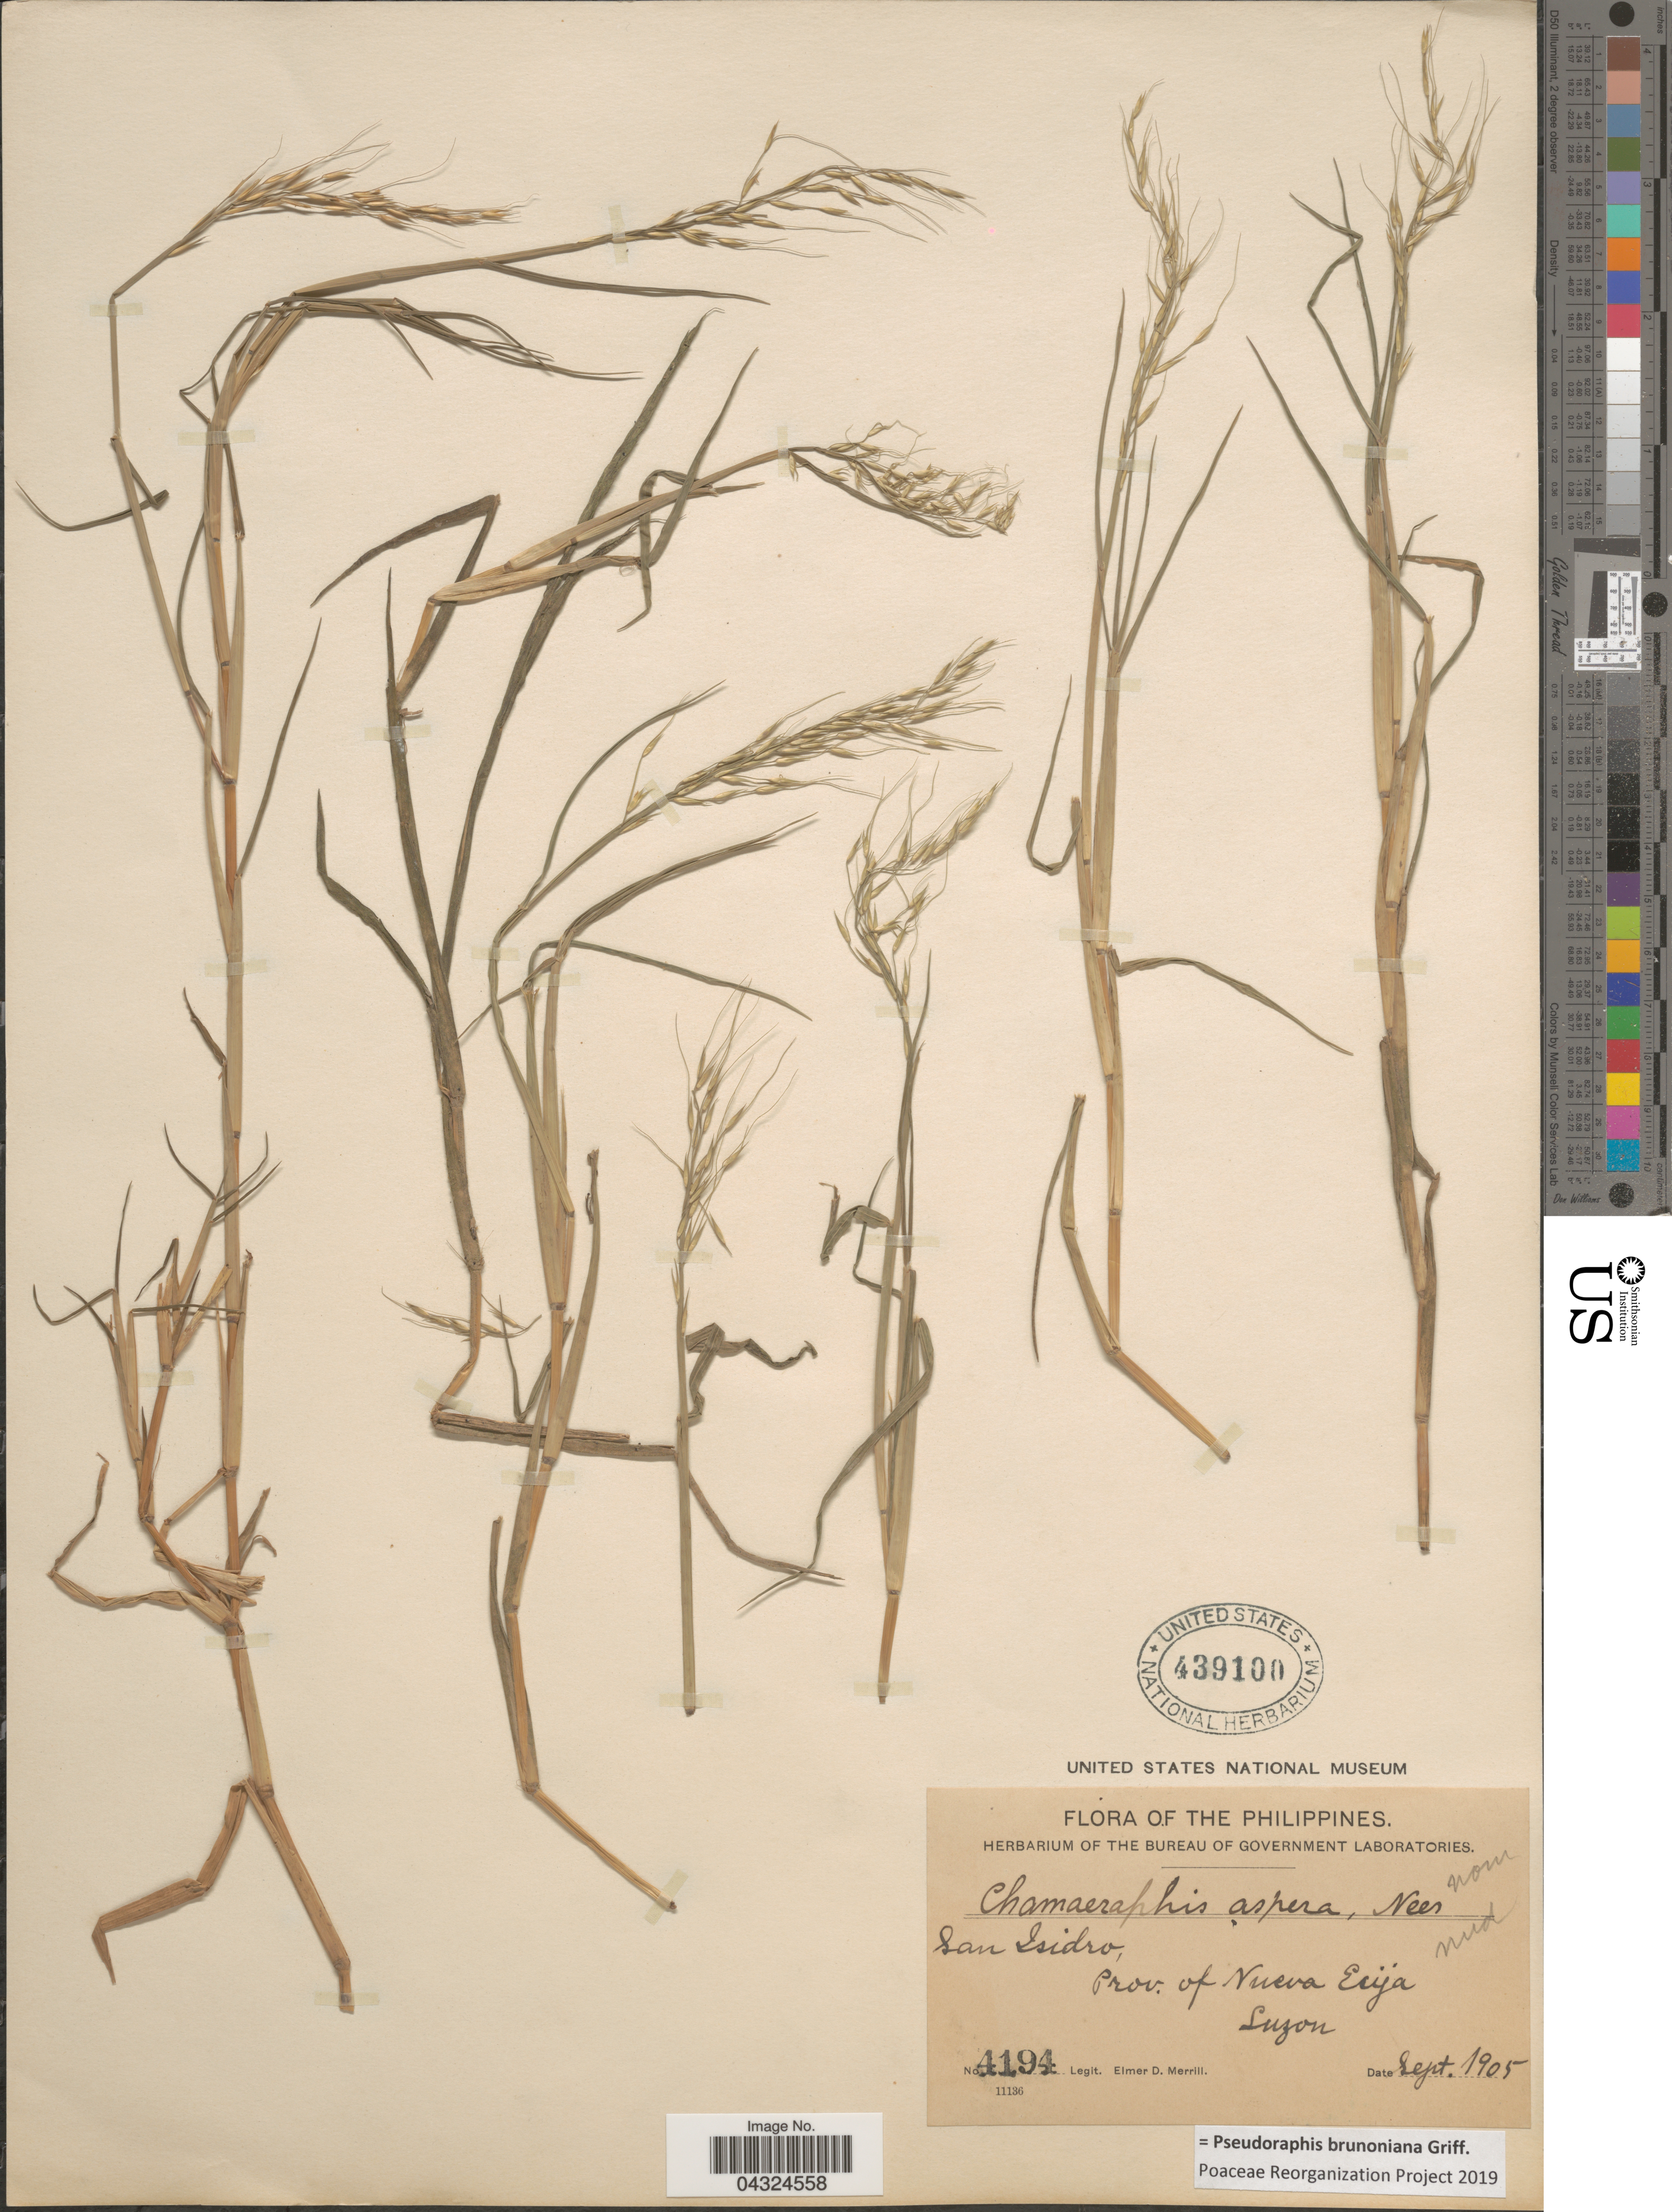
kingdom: Plantae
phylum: Tracheophyta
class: Liliopsida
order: Poales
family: Poaceae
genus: Pseudoraphis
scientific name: Pseudoraphis brunoniana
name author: Griff.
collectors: E. D. Merrill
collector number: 4194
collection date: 1905-09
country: Philippines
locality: San Isidro, Prov. of Nueva Ecija. Luzon.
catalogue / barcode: US 439100